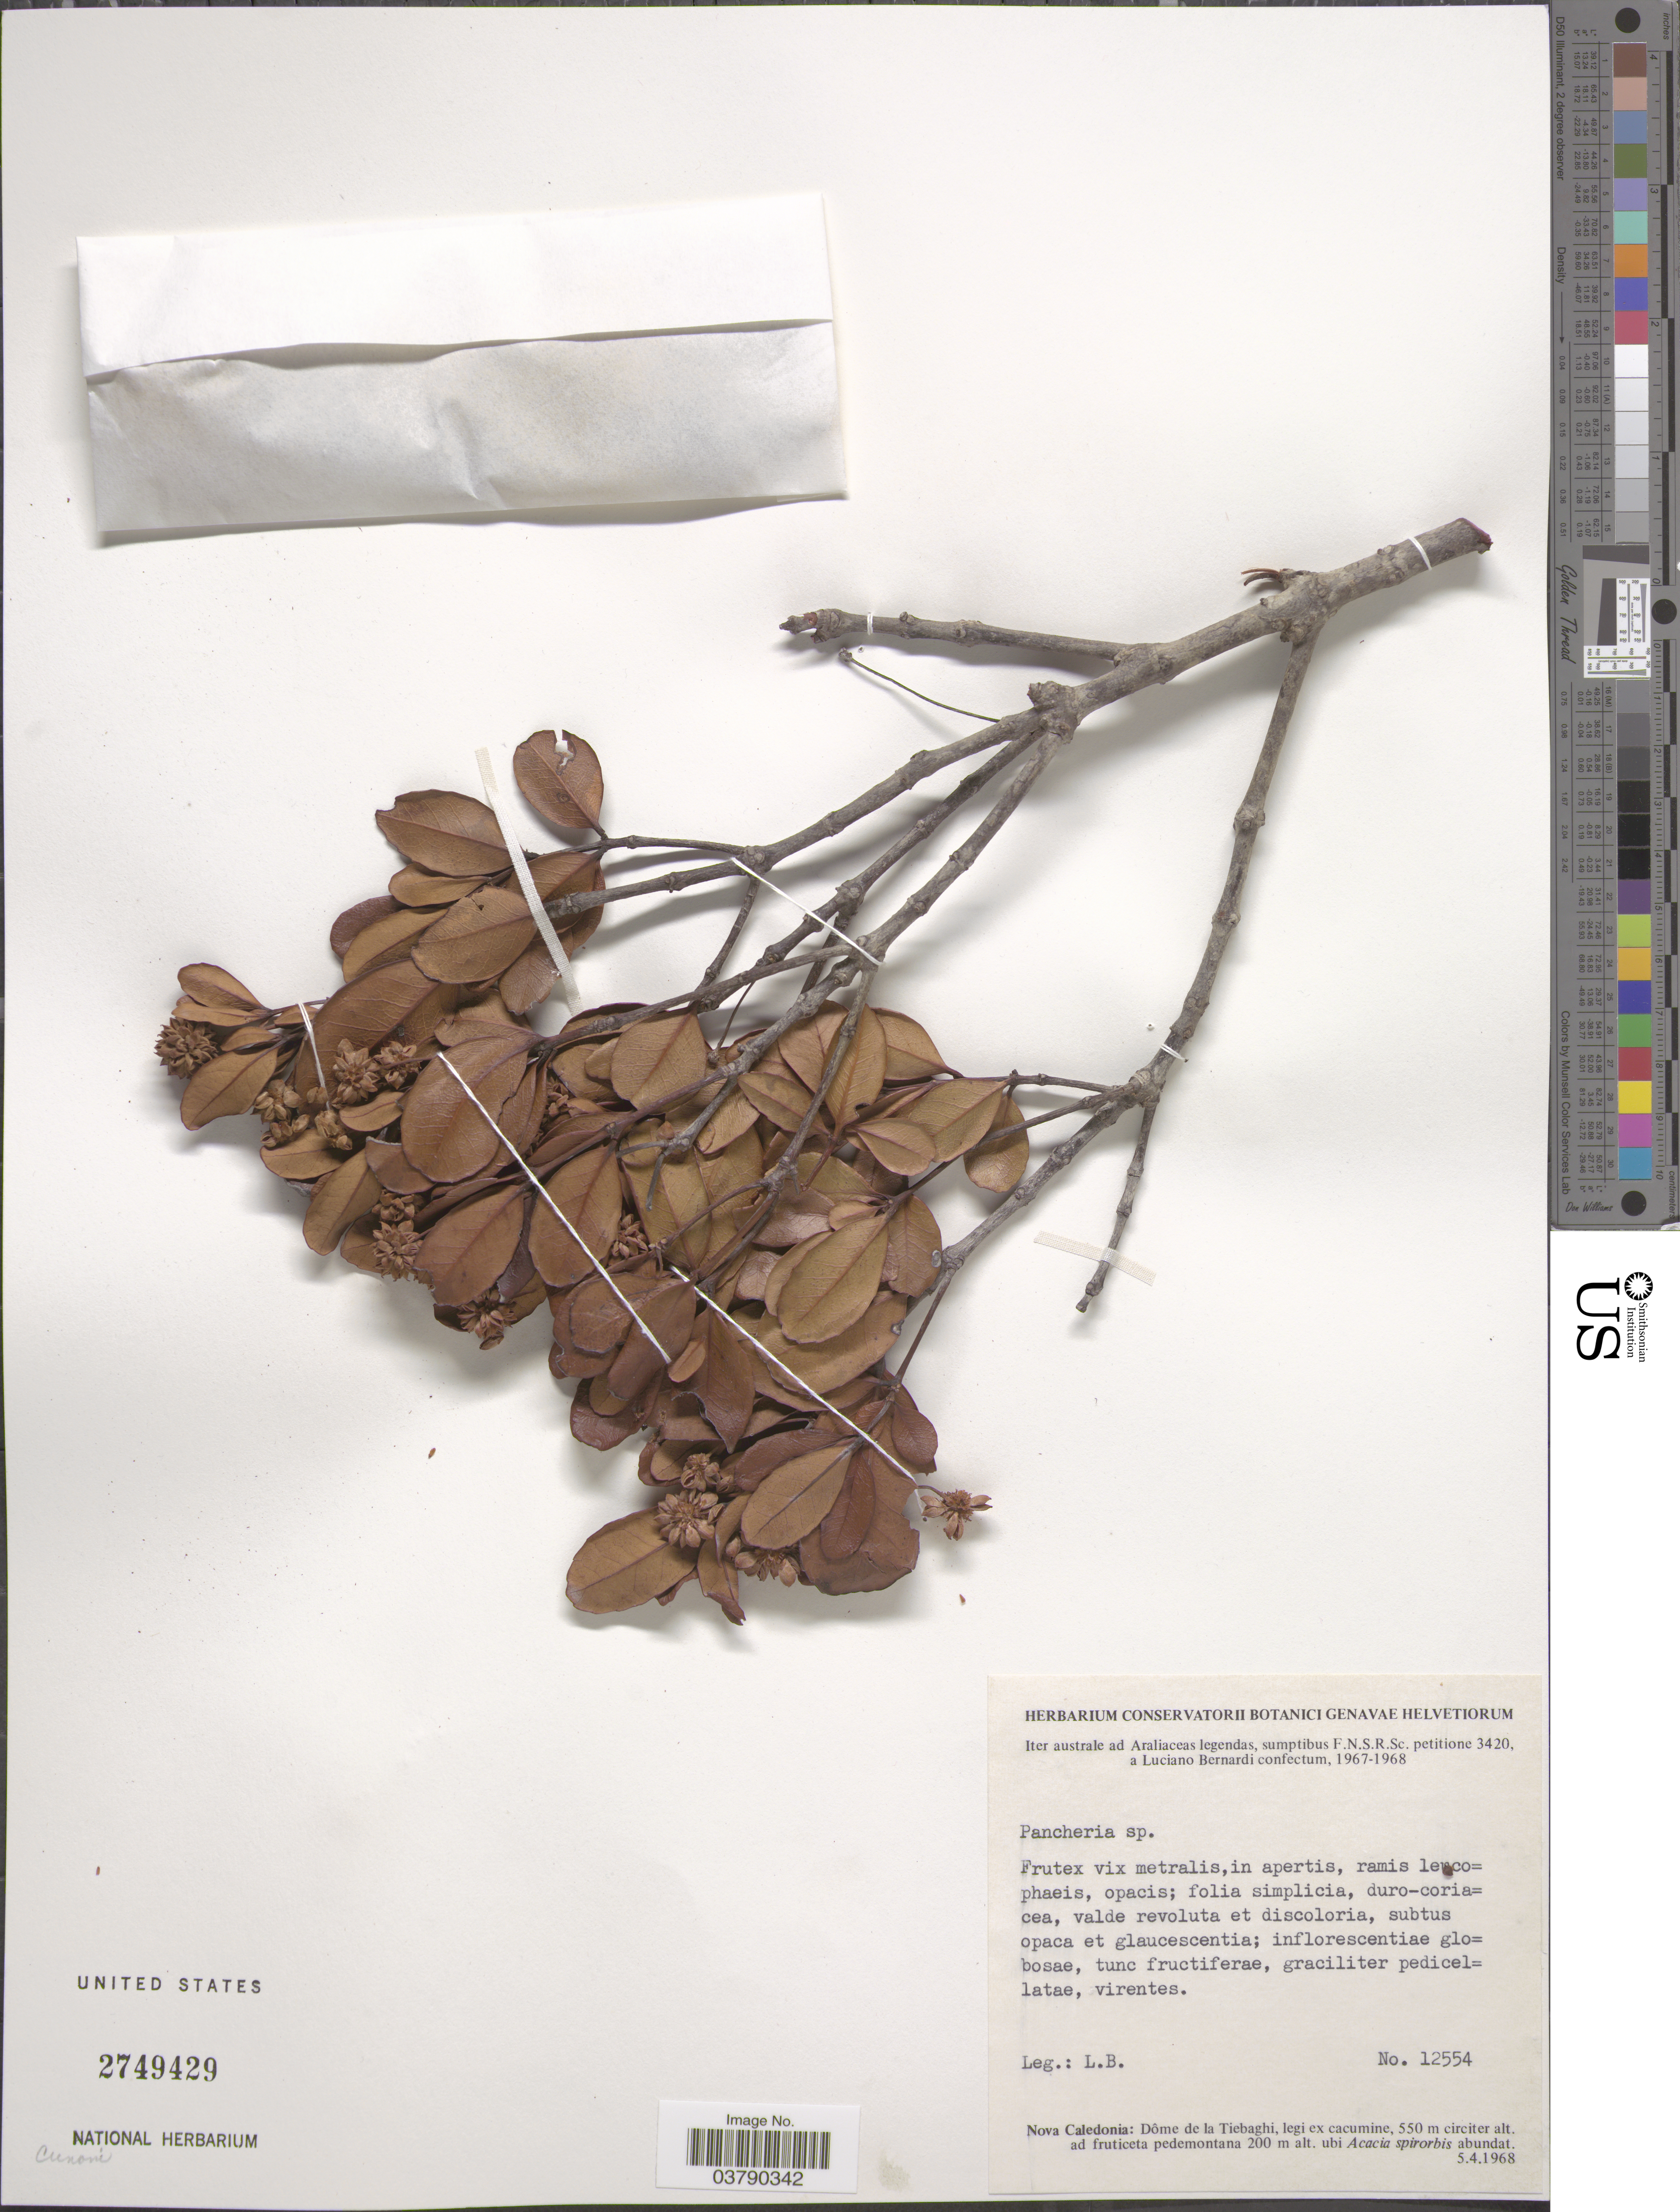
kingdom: Plantae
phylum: Tracheophyta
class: Magnoliopsida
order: Oxalidales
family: Cunoniaceae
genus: Pancheria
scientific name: Pancheria sp.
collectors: L. Bernardi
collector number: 12554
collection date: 1968-04-05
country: New Caledonia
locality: Nova Caledonia: Dôme de la Tiebaghi, legi ex cacumine.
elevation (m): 550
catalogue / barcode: US 2749429